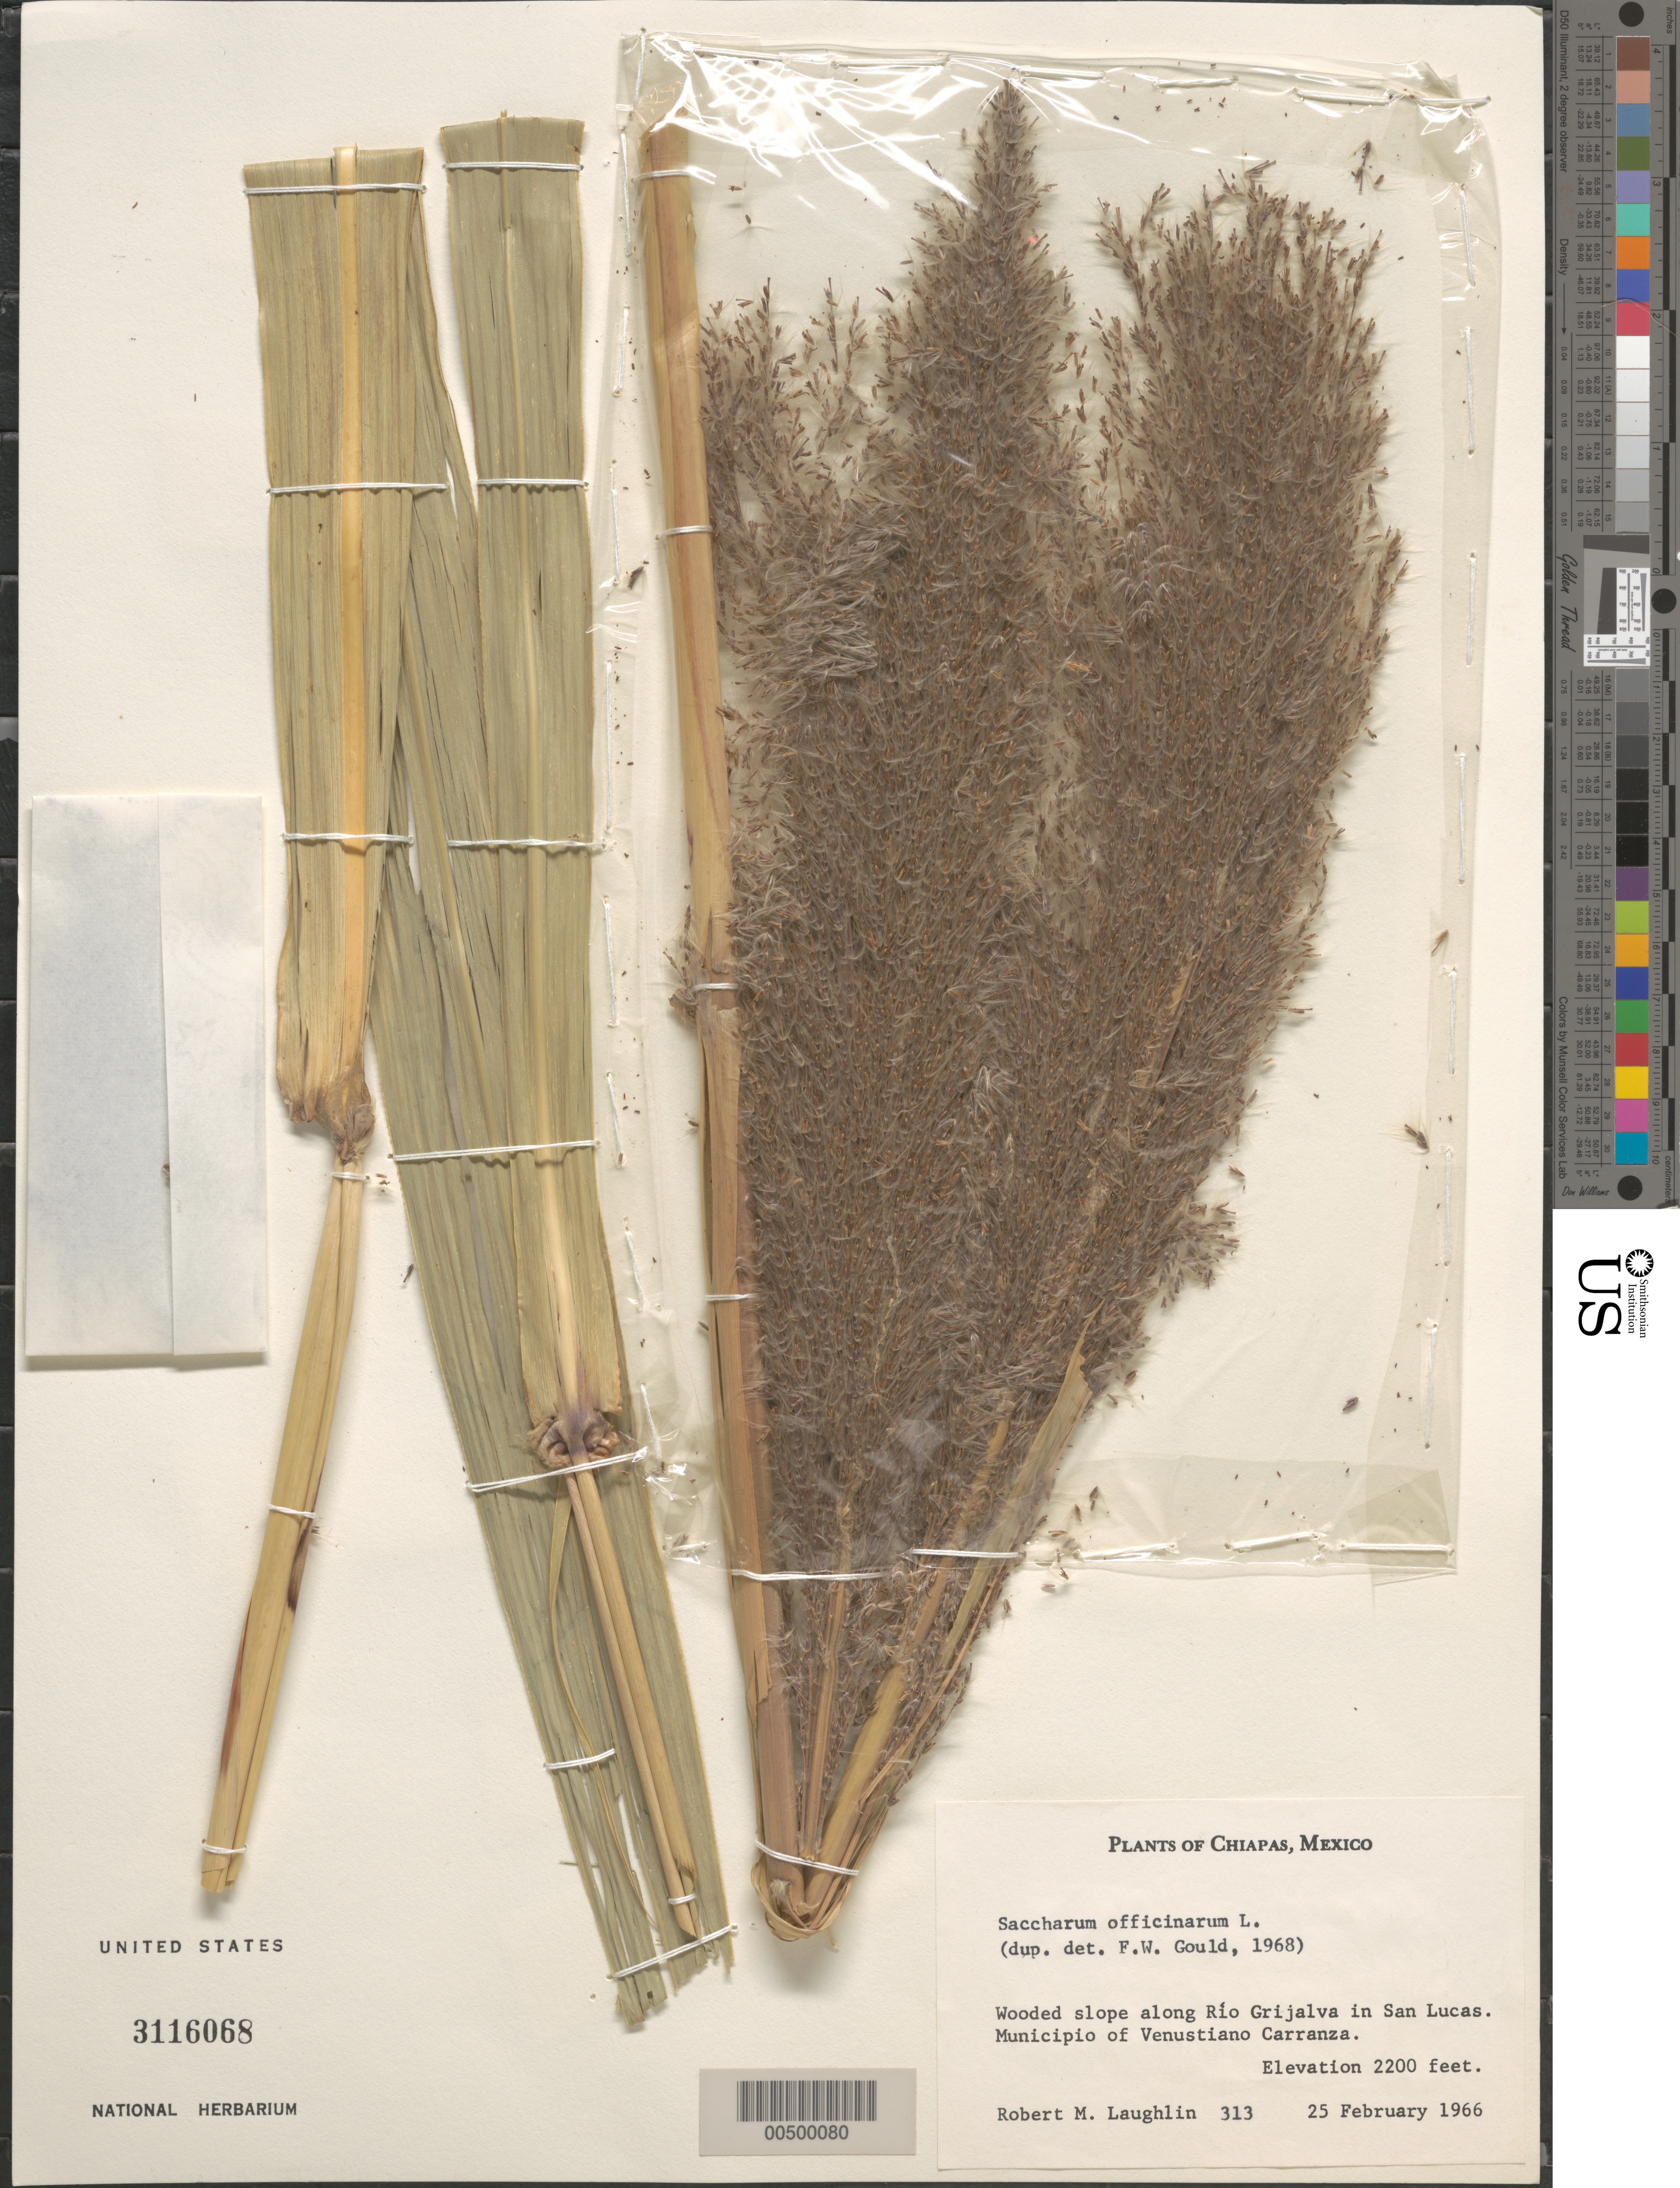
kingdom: Plantae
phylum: Tracheophyta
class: Liliopsida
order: Poales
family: Poaceae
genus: Saccharum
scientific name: Saccharum officinarum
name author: L.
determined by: Gould, F. W.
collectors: R. M. Laughlin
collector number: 313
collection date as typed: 25 Feb 1966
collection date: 1966-02-25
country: Mexico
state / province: Chiapas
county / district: Venustiano Carranza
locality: Along Rio Grijalva in San Lucas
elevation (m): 671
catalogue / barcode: US 3116068